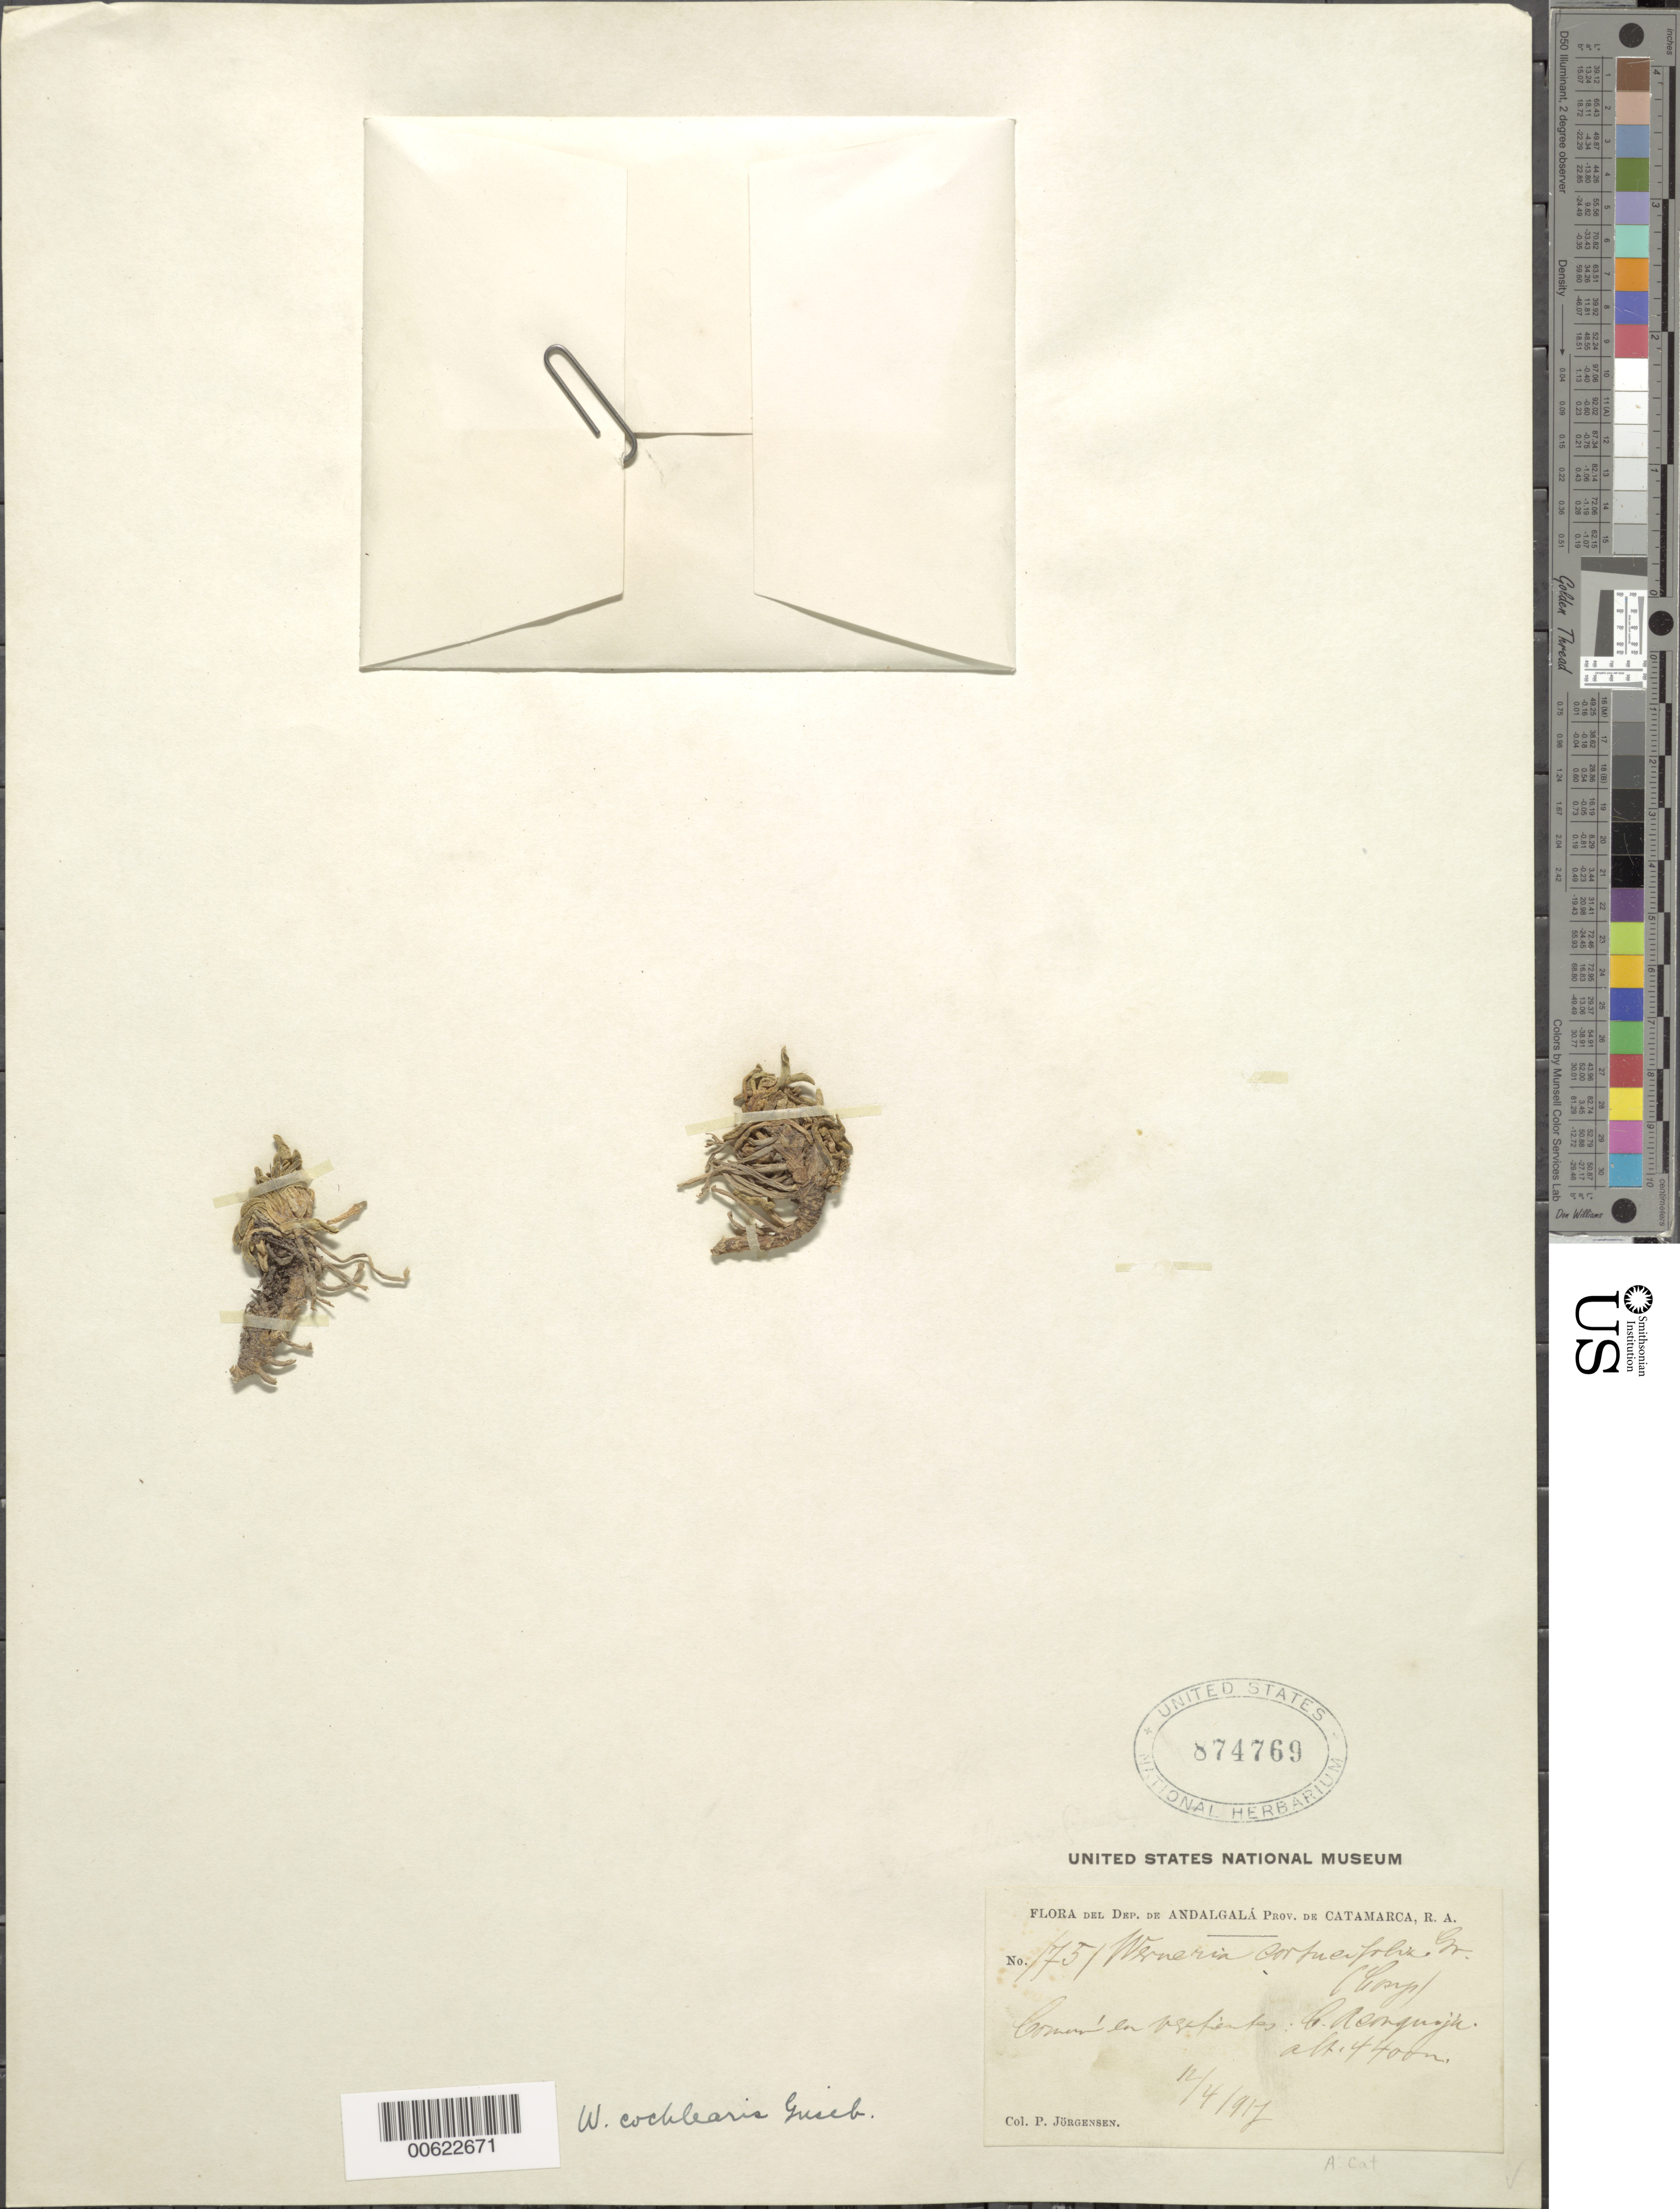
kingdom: Plantae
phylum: Tracheophyta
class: Magnoliopsida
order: Asterales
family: Asteraceae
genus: Werneria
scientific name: Werneria cochlearis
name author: Griseb.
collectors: P. M. Jørgensen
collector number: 1751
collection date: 1917-04-12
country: Argentina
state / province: Catamarca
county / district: Andalgala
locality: Cerro Aconquija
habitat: Cienaga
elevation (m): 4400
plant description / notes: confertifolia [collection year is best guess]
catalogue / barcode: US 874769